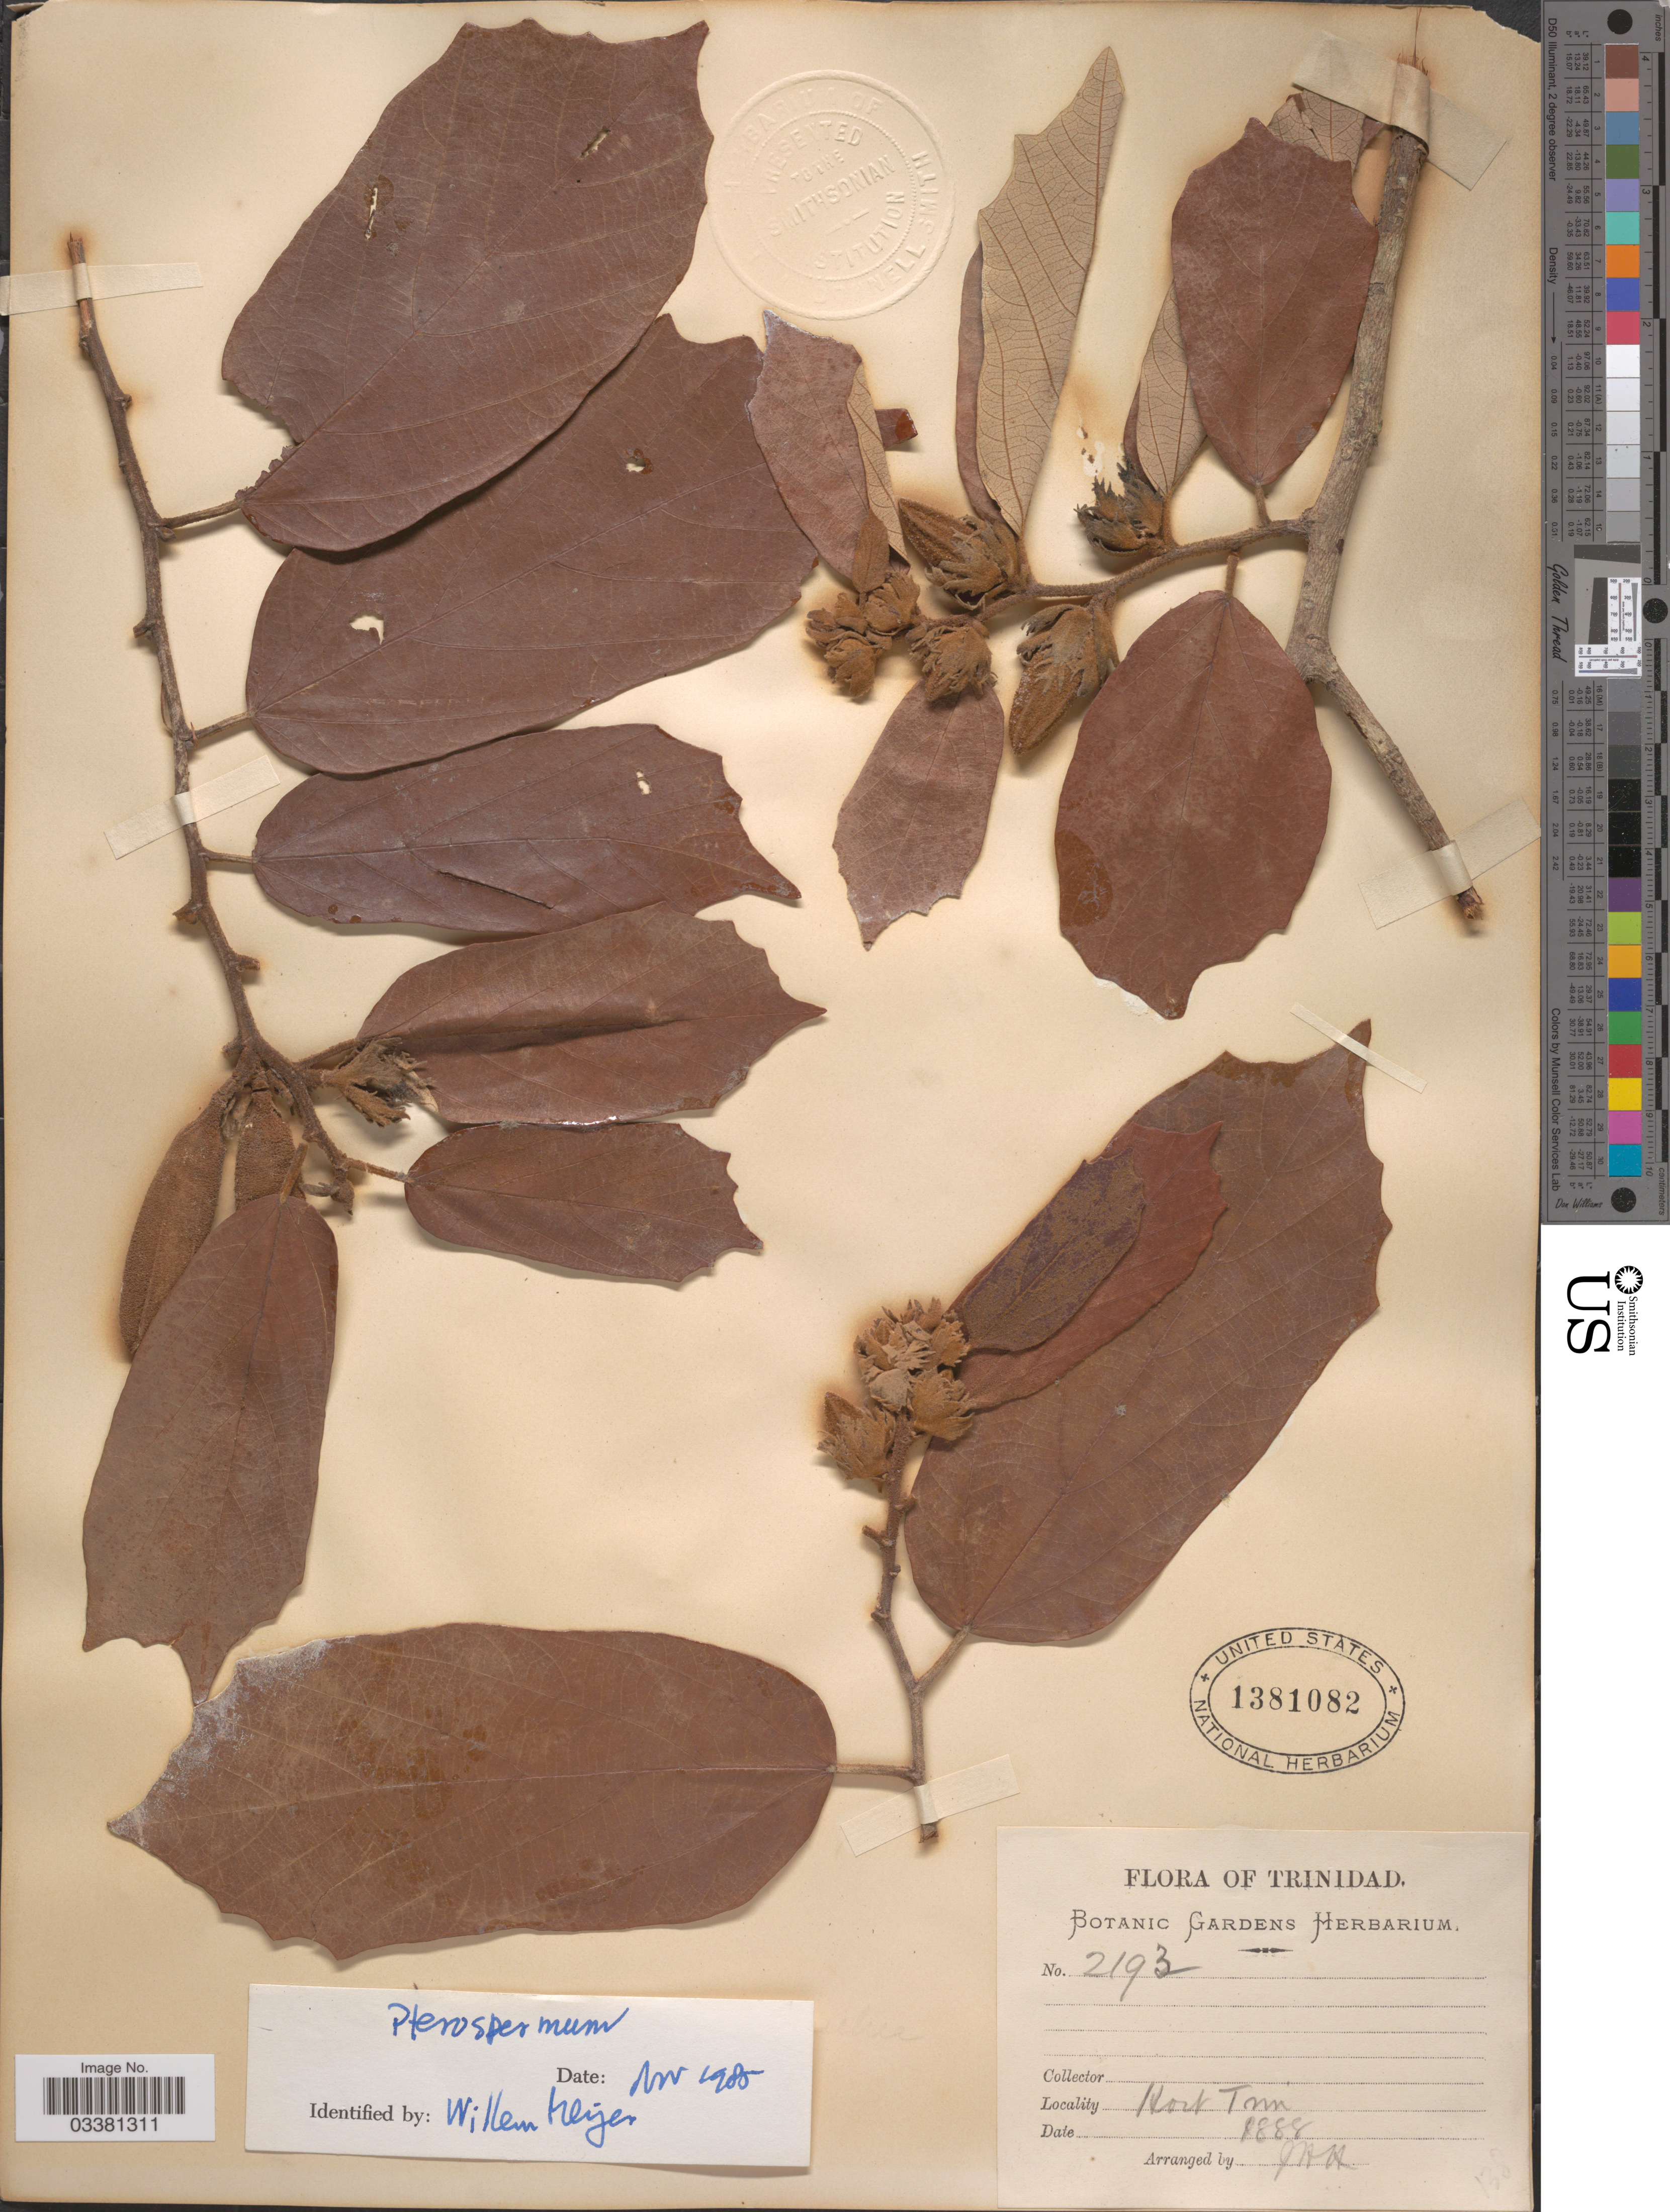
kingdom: Plantae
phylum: Tracheophyta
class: Magnoliopsida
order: Malvales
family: Malvaceae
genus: Pterospermum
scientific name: Pterospermum sp.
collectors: ex herb. Botanic Gardens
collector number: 2193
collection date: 1888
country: Trinidad and Tobago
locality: Trinidad. Hort. Trin.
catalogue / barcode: US 1381082